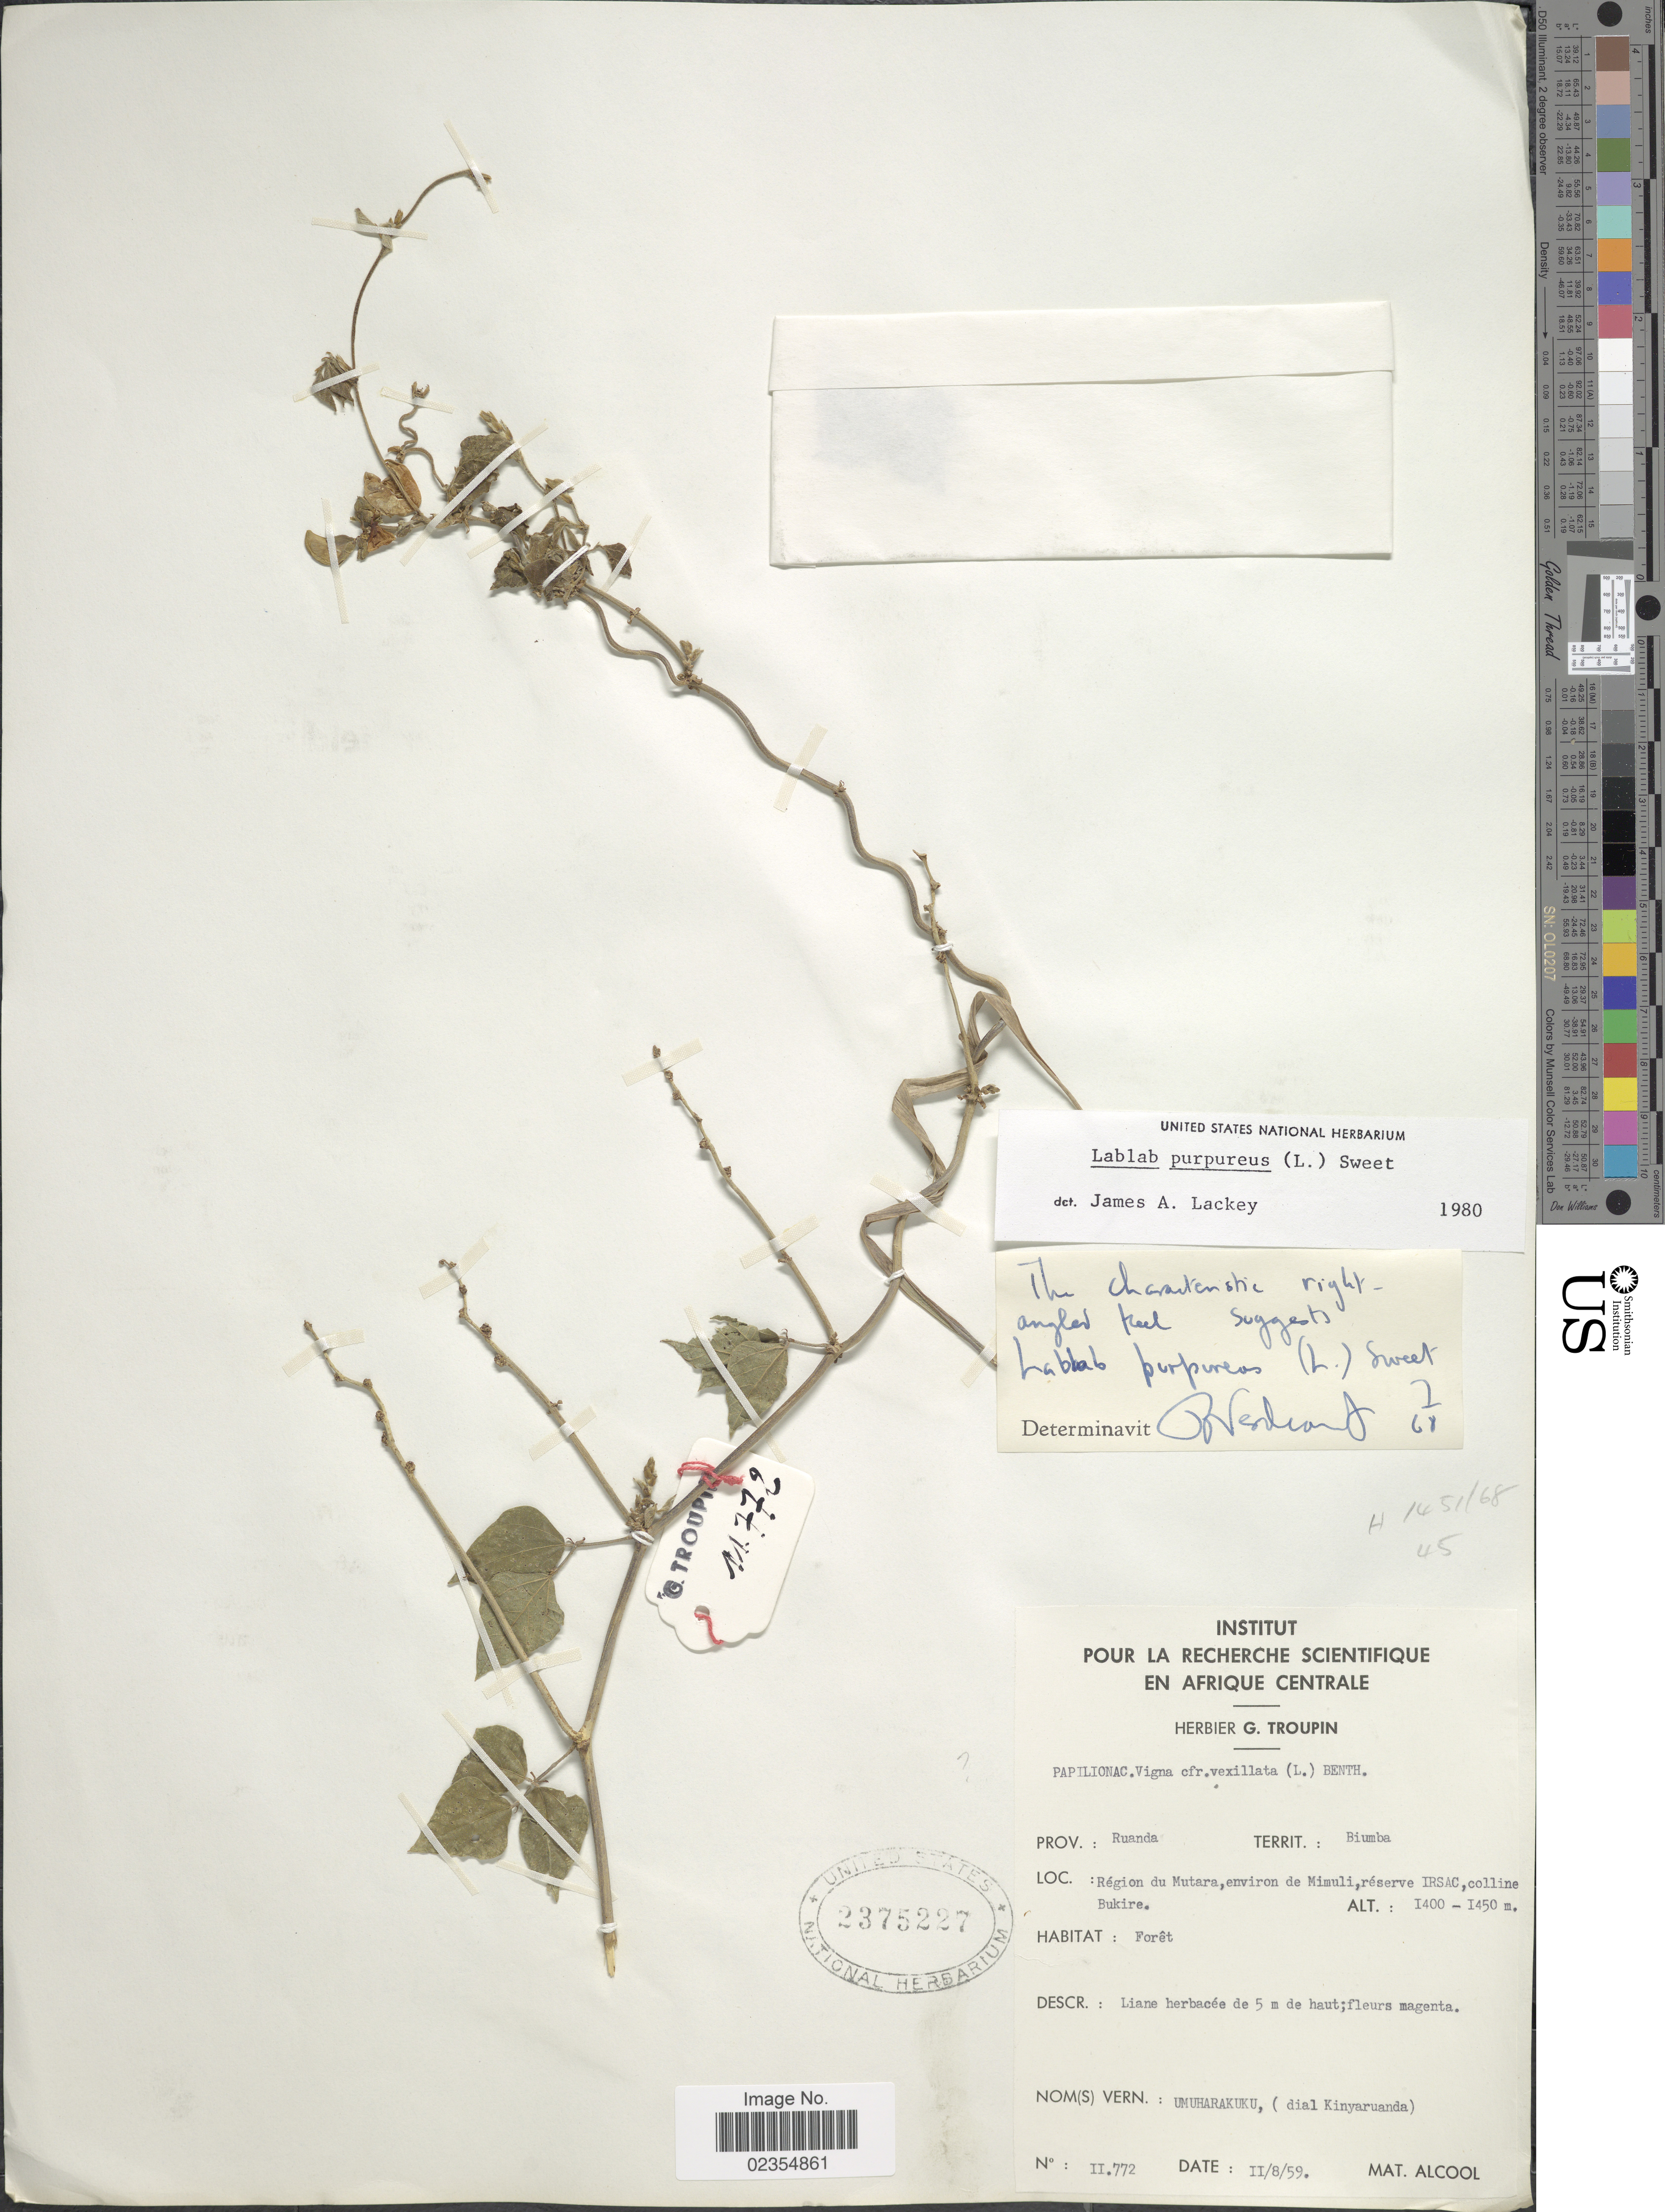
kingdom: Plantae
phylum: Tracheophyta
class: Magnoliopsida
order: Fabales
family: Fabaceae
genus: Lablab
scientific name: Lablab purpureus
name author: (L.) Sweet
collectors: M. Alcool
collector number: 117721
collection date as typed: Transcribed d/m/y: 11/8/59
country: Rwanda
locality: Territ.: Biumba, region du Mutara, environ de Mimuli, reserve IRSAC, colline Bukire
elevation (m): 1400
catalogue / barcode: US 2375227